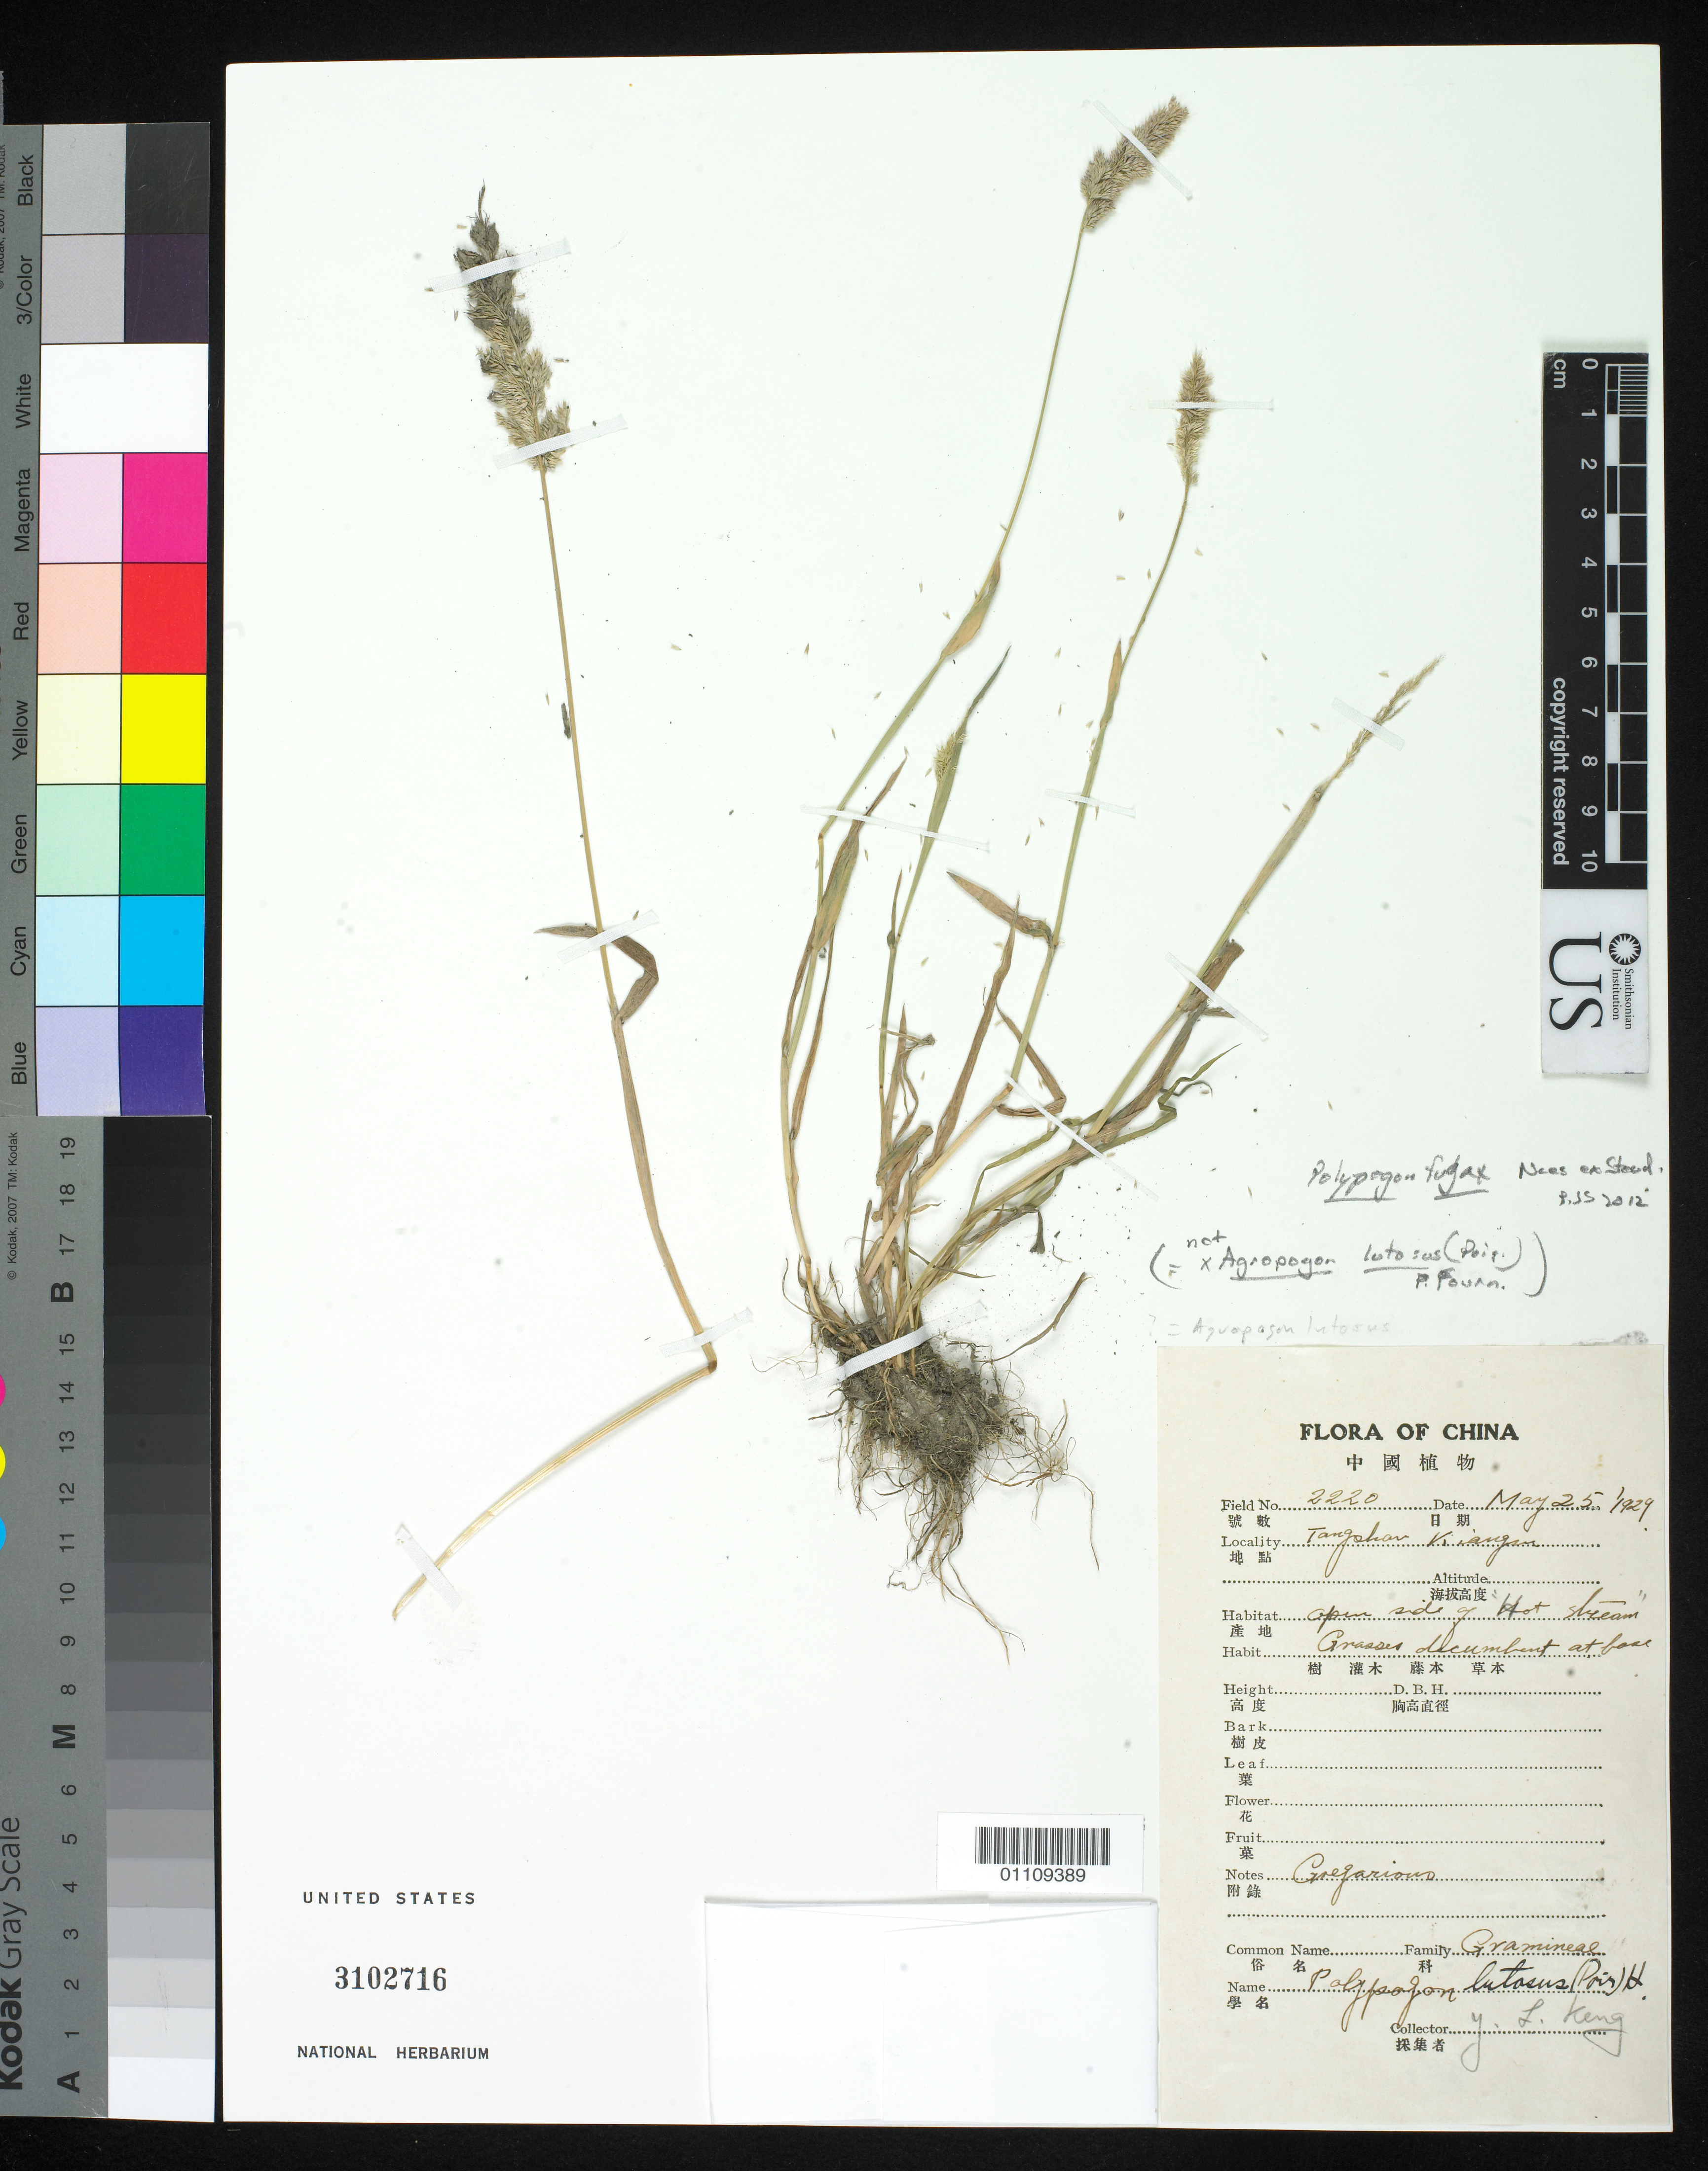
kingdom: Plantae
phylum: Tracheophyta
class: Liliopsida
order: Poales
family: Poaceae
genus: Polypogon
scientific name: Polypogon fugax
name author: Nees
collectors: Y. L. Keng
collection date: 1929-05-25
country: China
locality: Open side of "Hot Stream"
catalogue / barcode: US 3102716